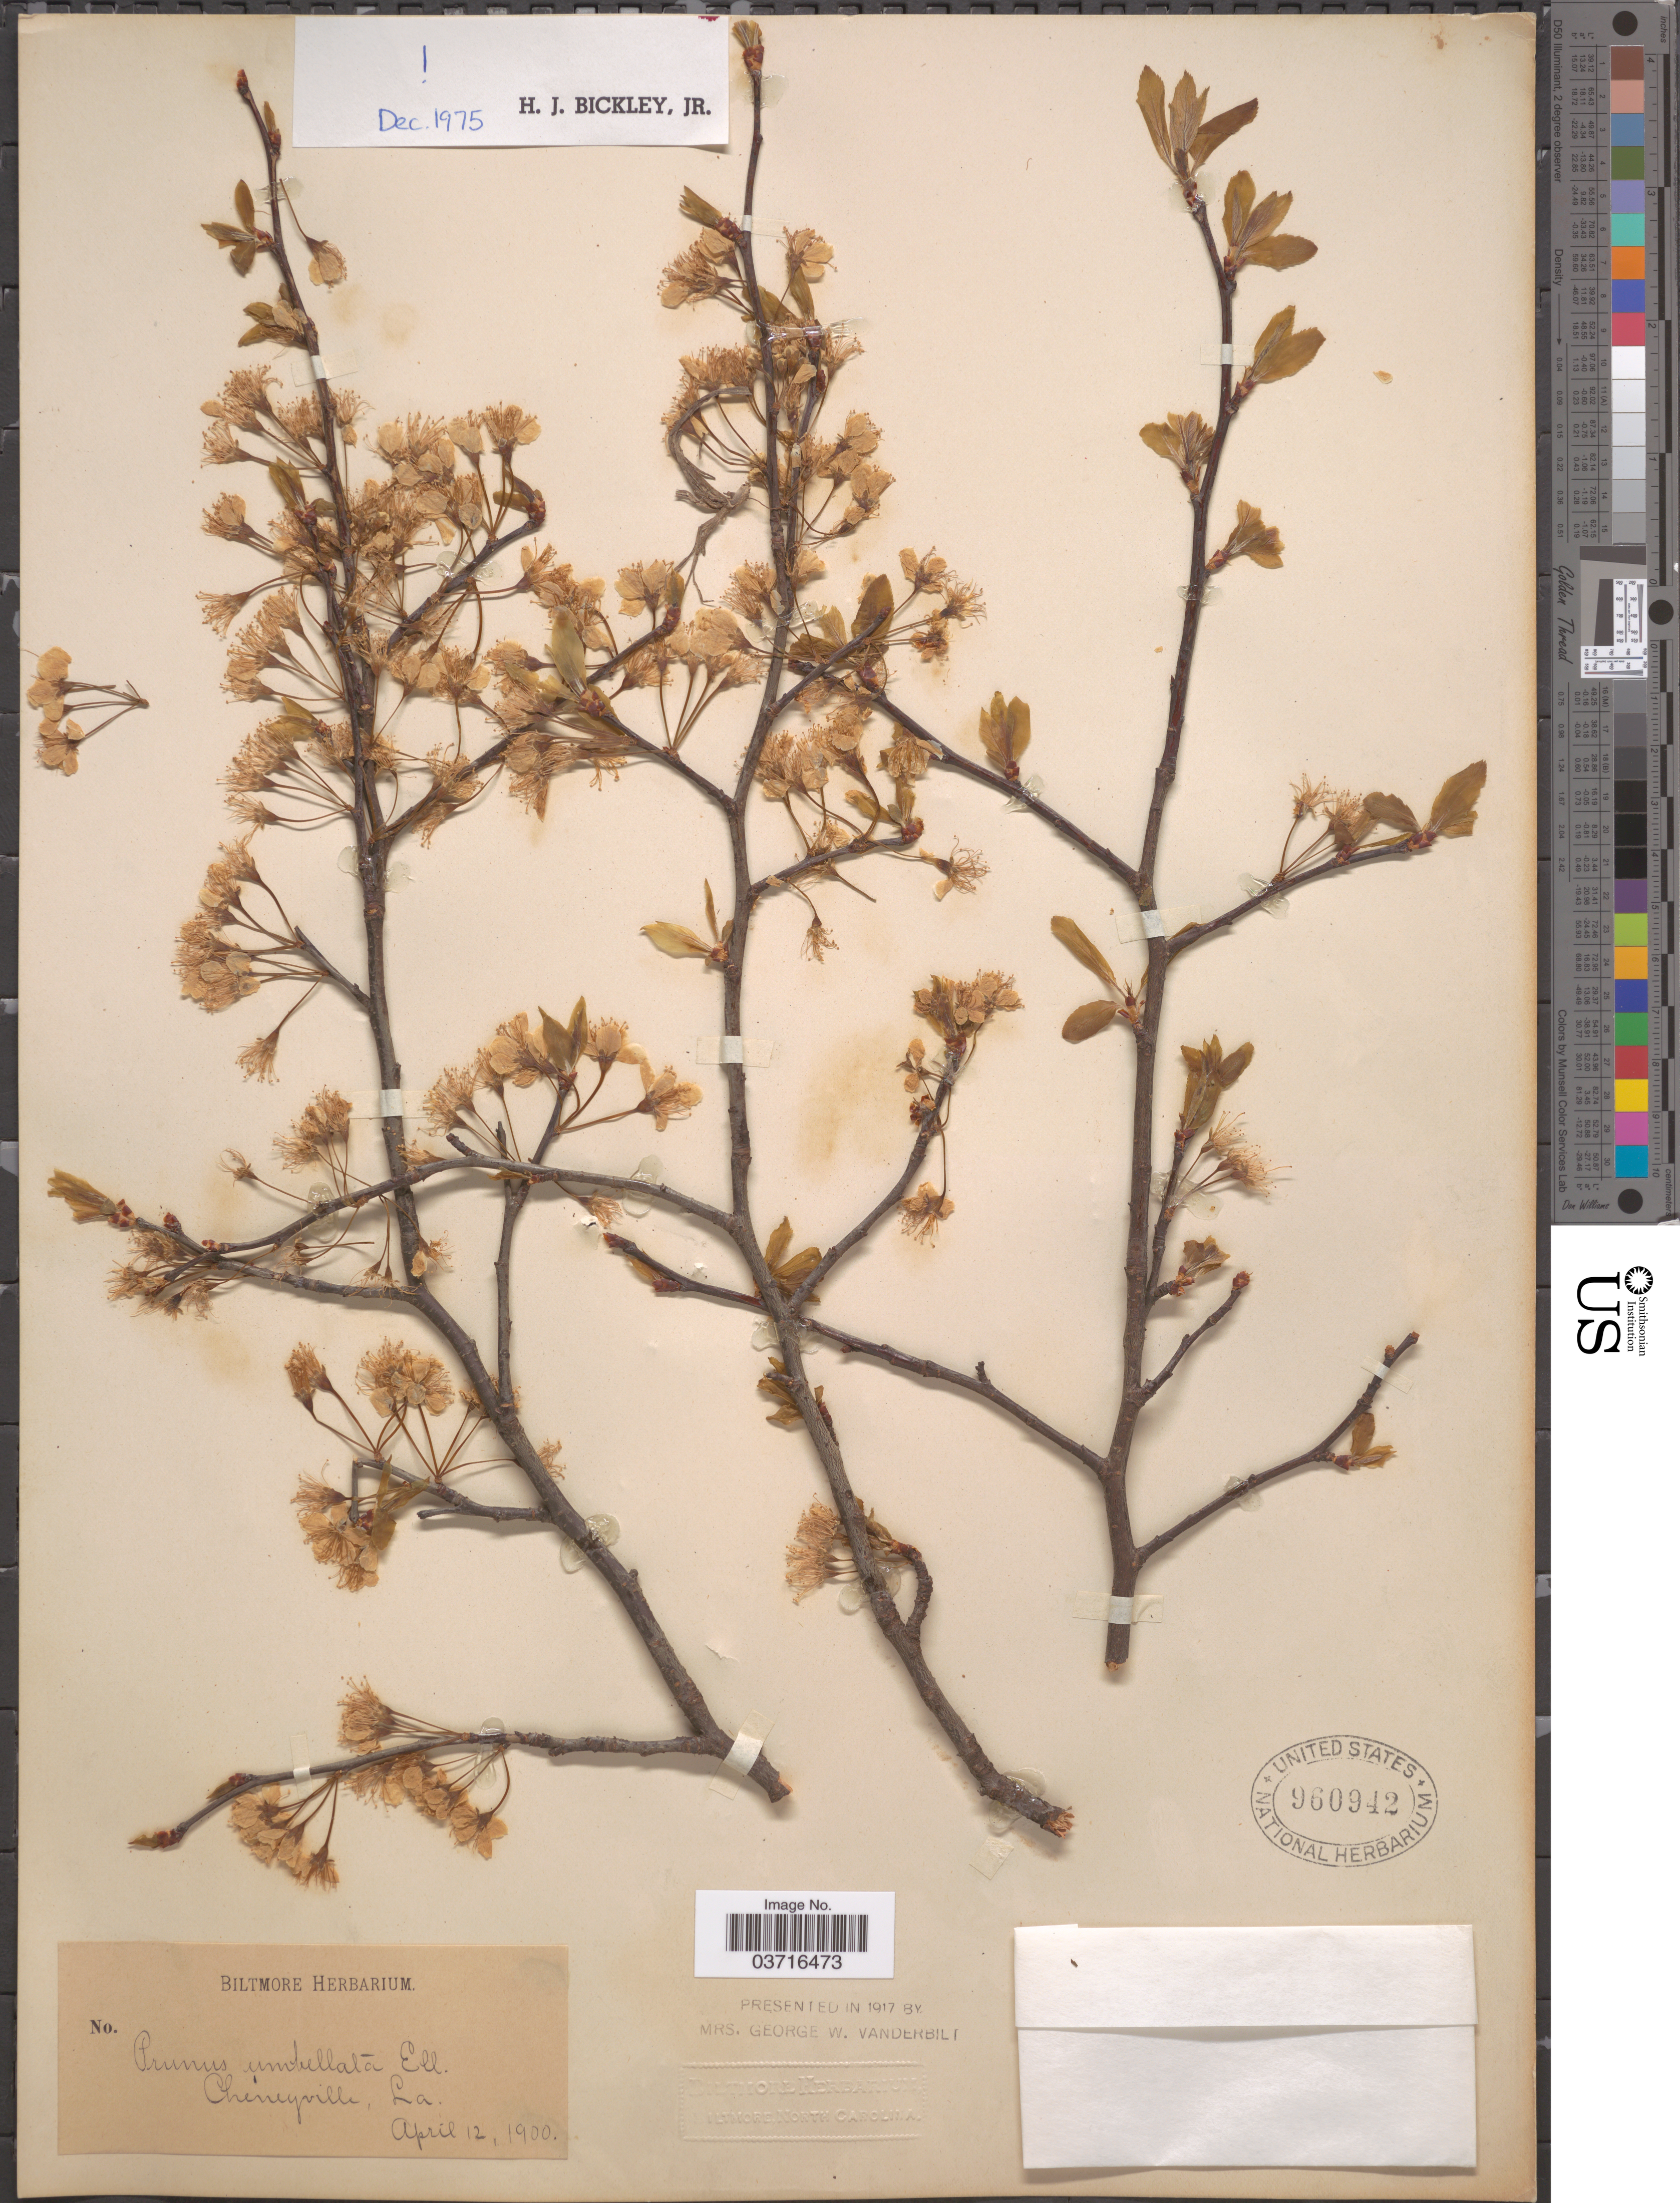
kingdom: Plantae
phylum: Tracheophyta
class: Magnoliopsida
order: Rosales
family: Rosaceae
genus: Prunus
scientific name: Prunus umbellata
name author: Elliott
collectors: ex herb. Biltmore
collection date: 1900-04-12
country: United States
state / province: Louisiana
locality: Cheneyville.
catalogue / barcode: US 960942